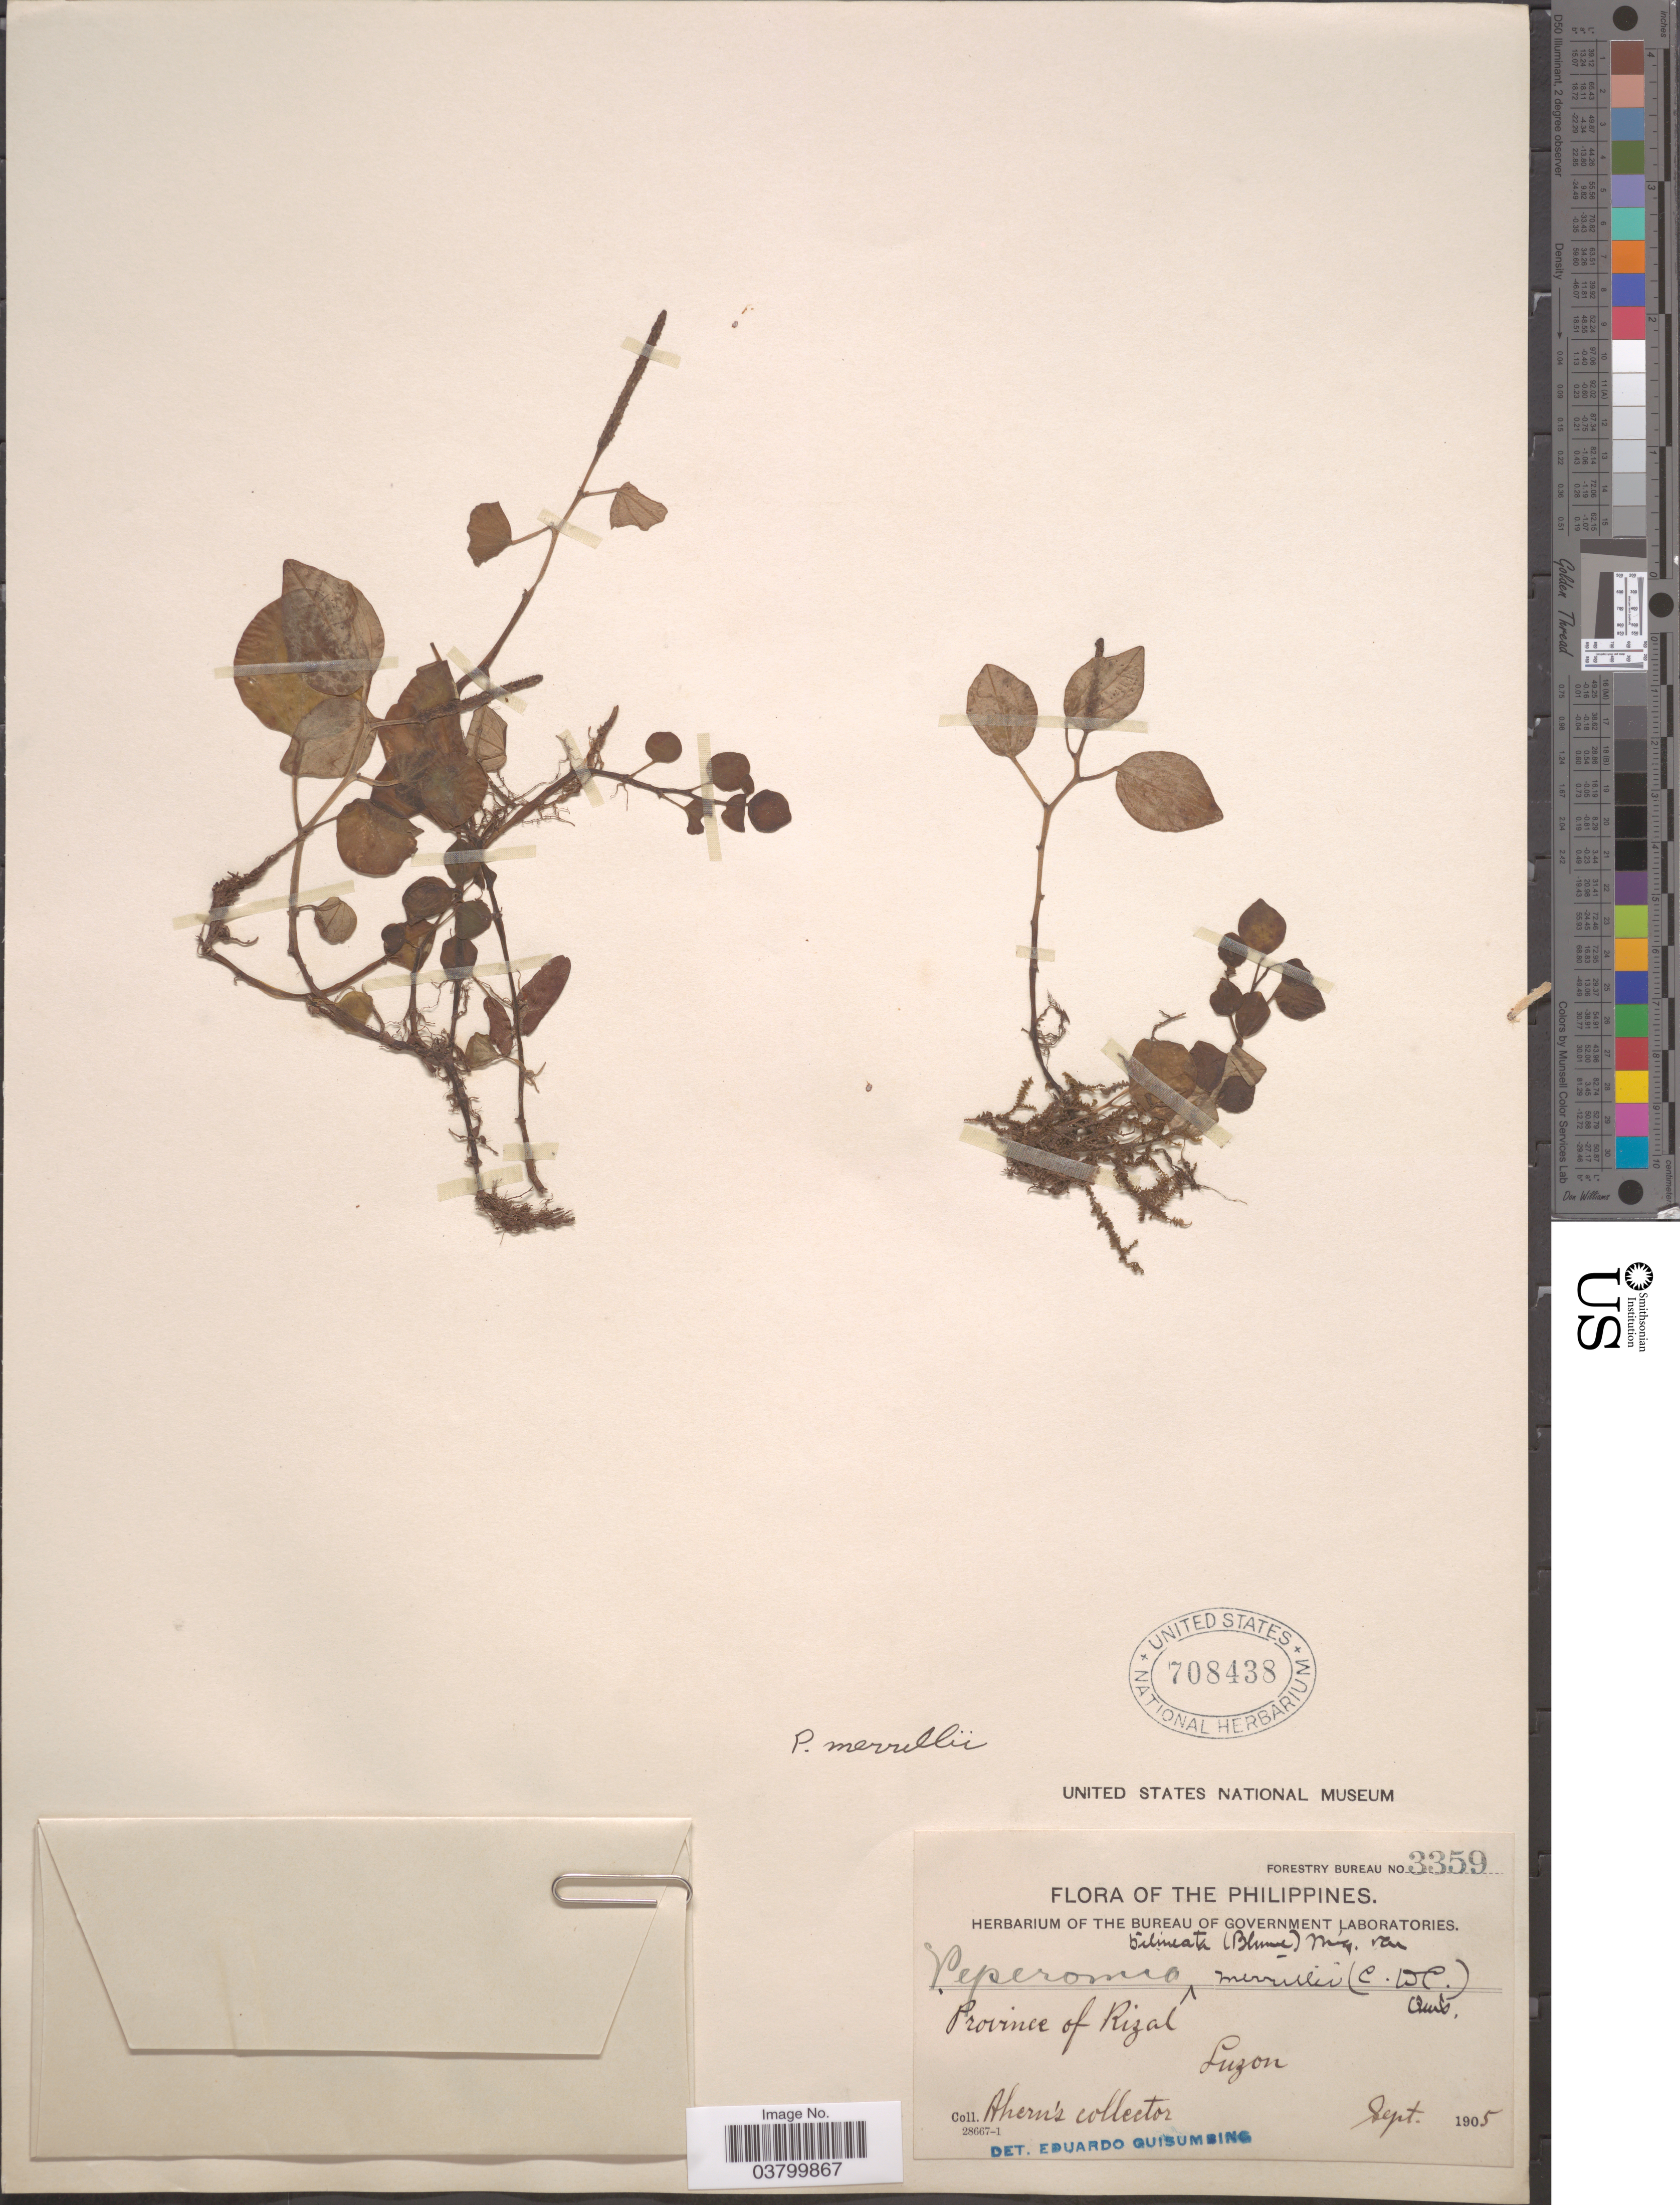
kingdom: Plantae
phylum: Tracheophyta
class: Magnoliopsida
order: Piperales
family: Piperaceae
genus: Peperomia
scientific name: Peperomia merrillii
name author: C. DC.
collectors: Ahern's collector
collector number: Forestry Bureau 3359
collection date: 1905-09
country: Philippines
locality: Province of Rizal. Luzon.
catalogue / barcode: US 708438